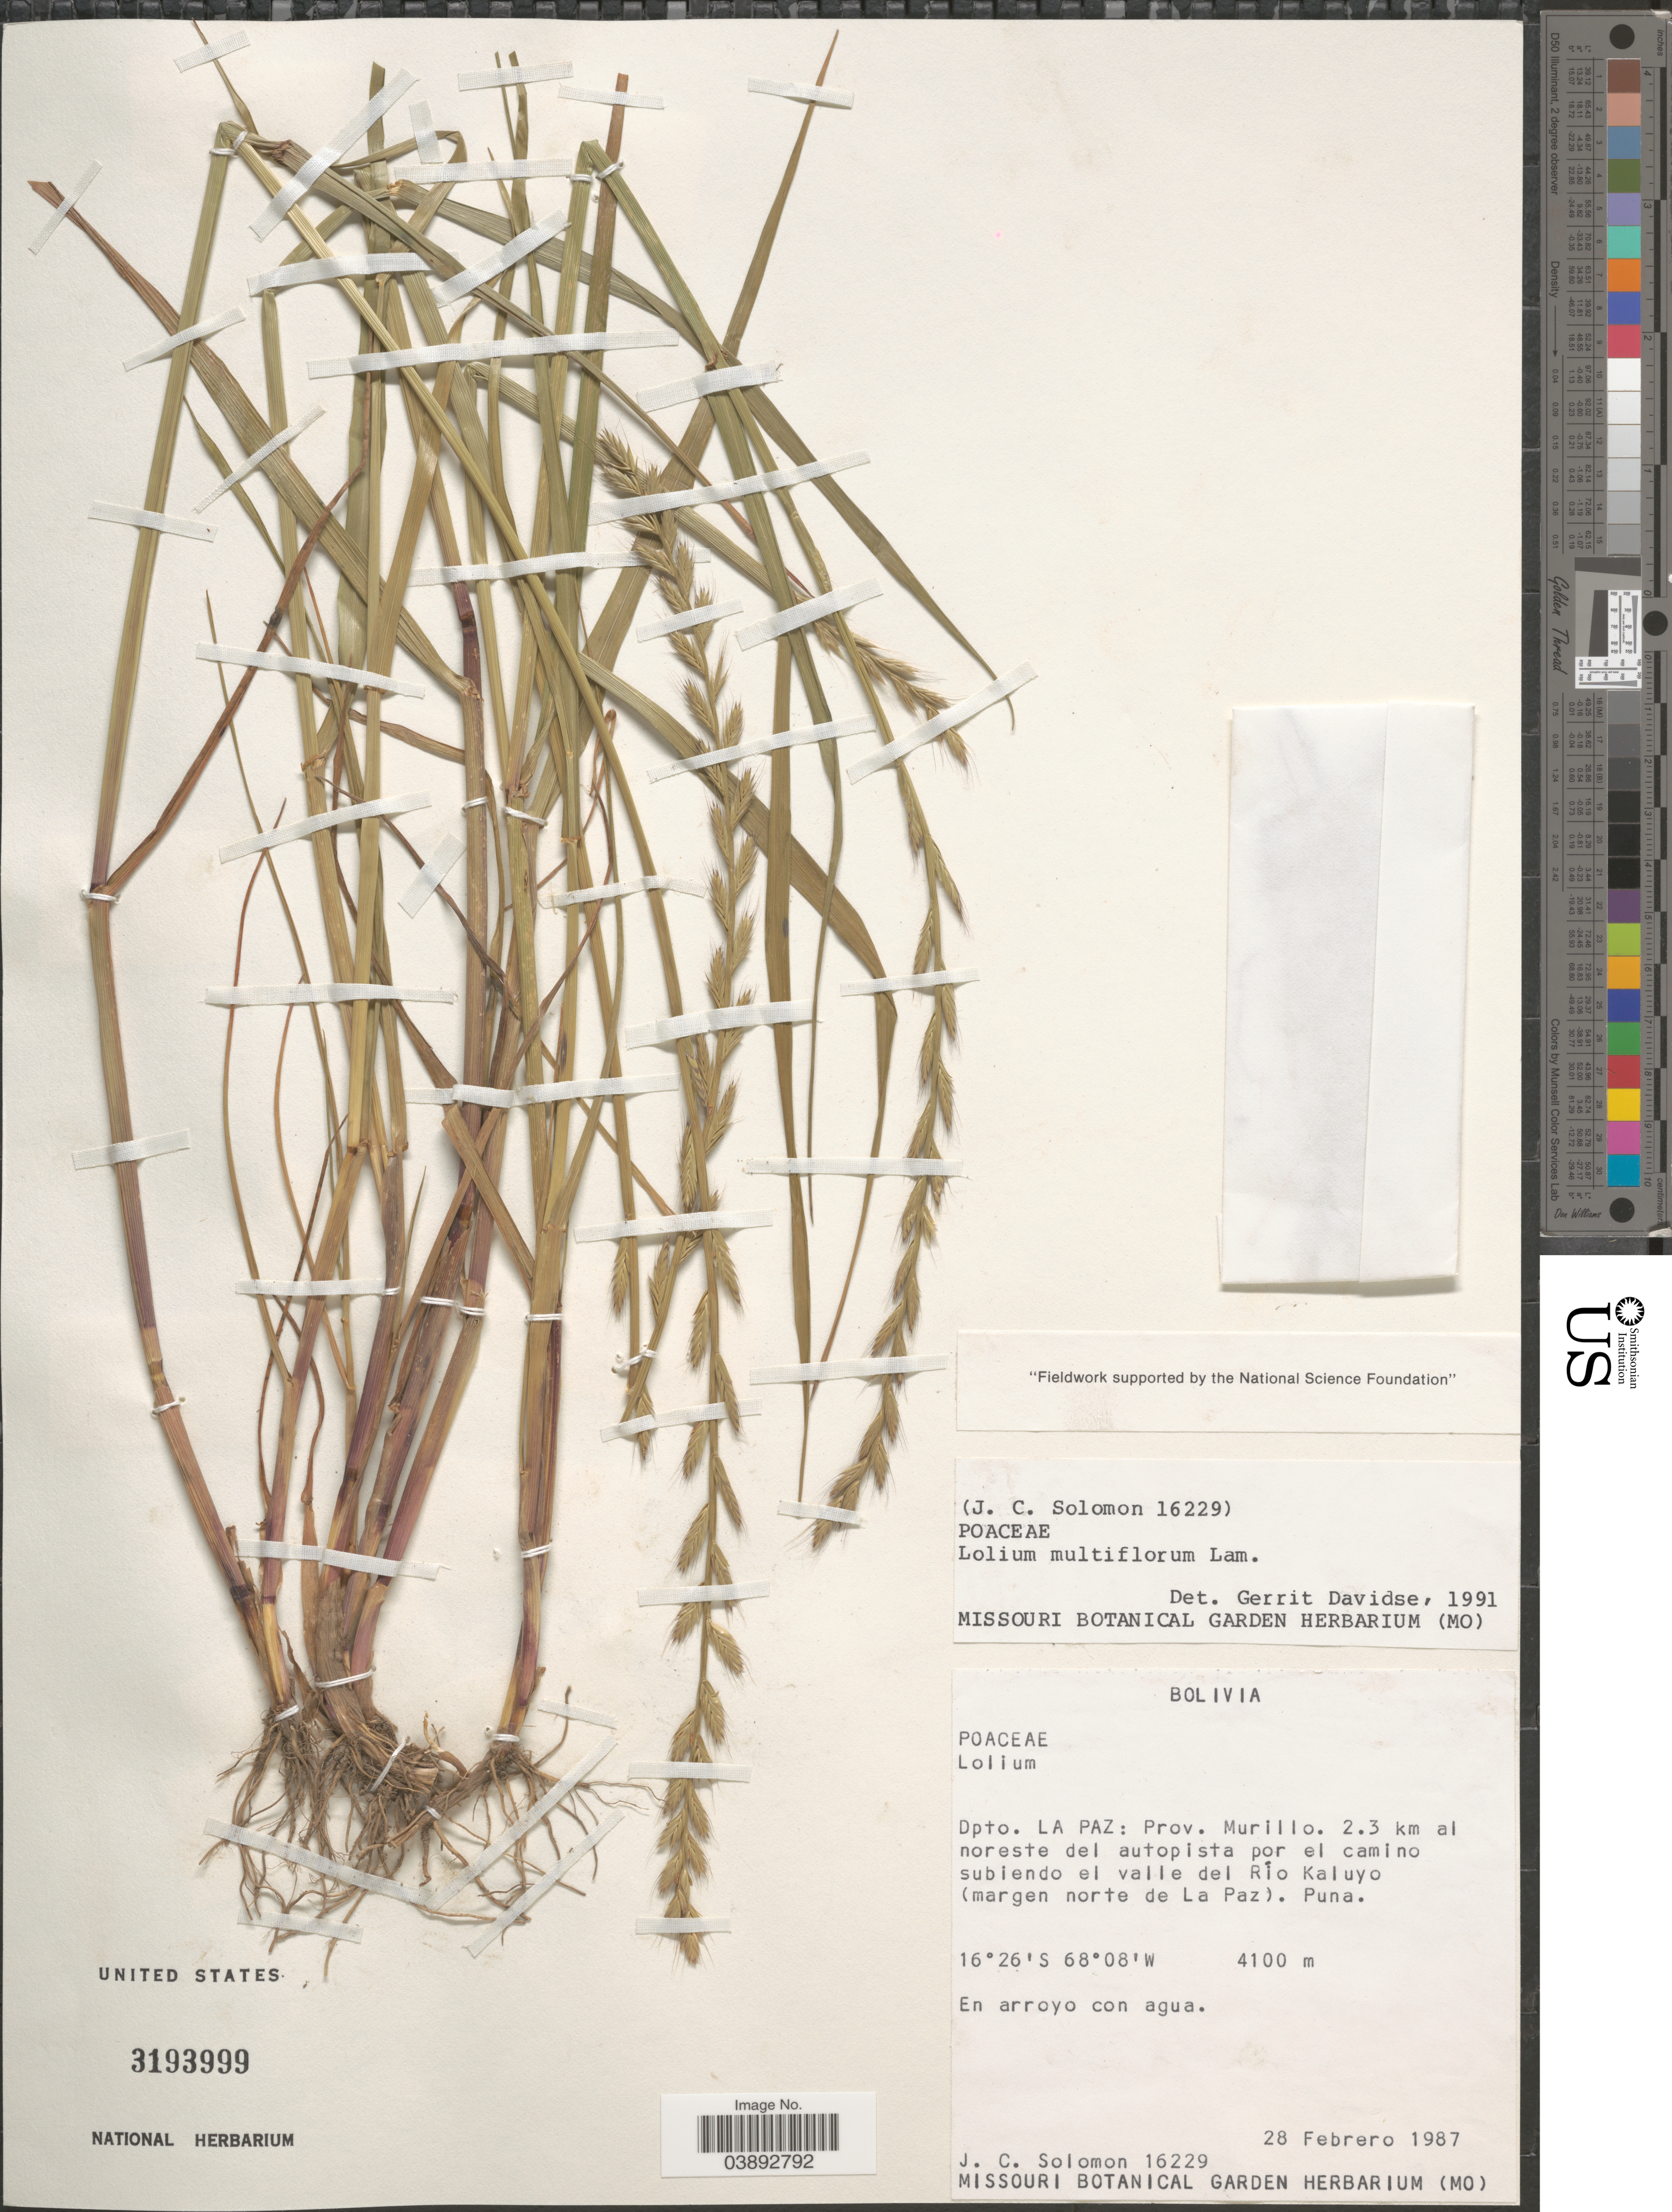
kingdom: Plantae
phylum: Tracheophyta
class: Liliopsida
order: Poales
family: Poaceae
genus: Lolium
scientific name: Lolium multiflorum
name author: Lam.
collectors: J. C. Solomon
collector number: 16229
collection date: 1987-02-28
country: Bolivia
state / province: La Paz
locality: Dpto. La Paz: Prov. Murillo. 2.3 km al noreste del autopista por el camino subiendo el valle del Río Kaluyo (margen norte de La Paz).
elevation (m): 4100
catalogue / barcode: US 3193999